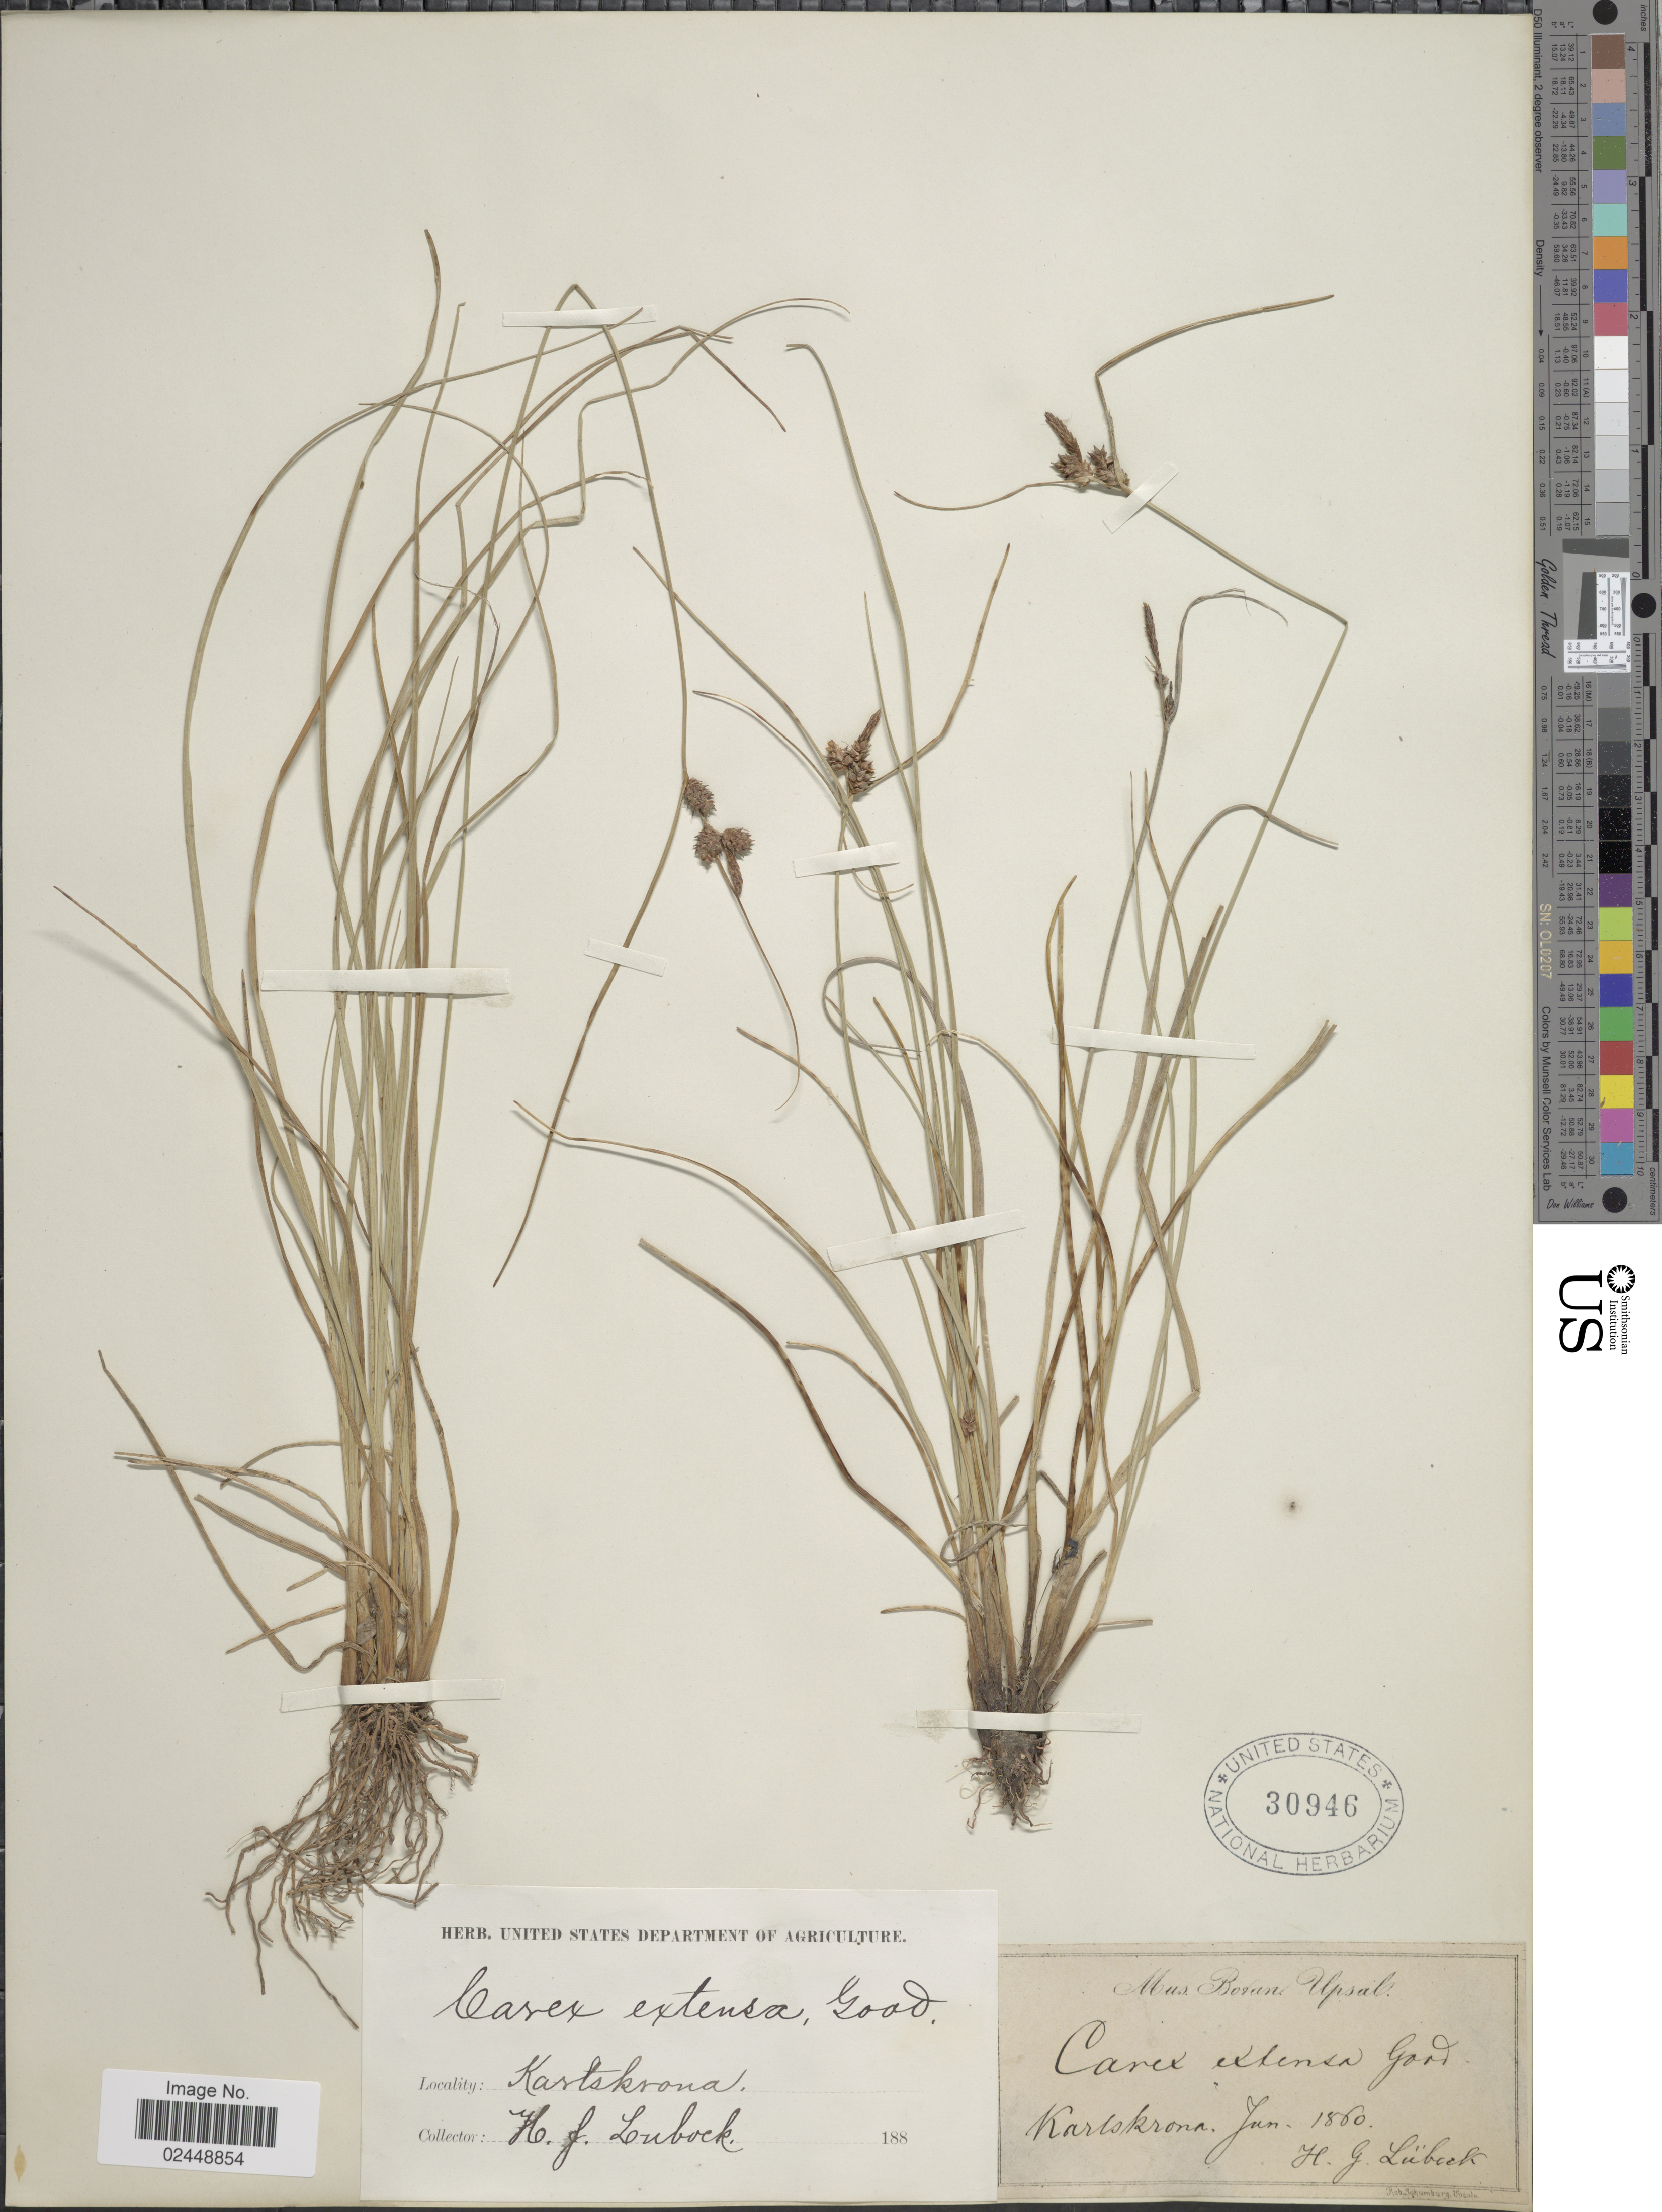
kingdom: Plantae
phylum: Tracheophyta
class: Liliopsida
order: Poales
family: Cyperaceae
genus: Carex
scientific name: Carex extensa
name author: Gooden.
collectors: H. Lübeck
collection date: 1860-06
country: Sweden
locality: Karlskrona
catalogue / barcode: US 30946